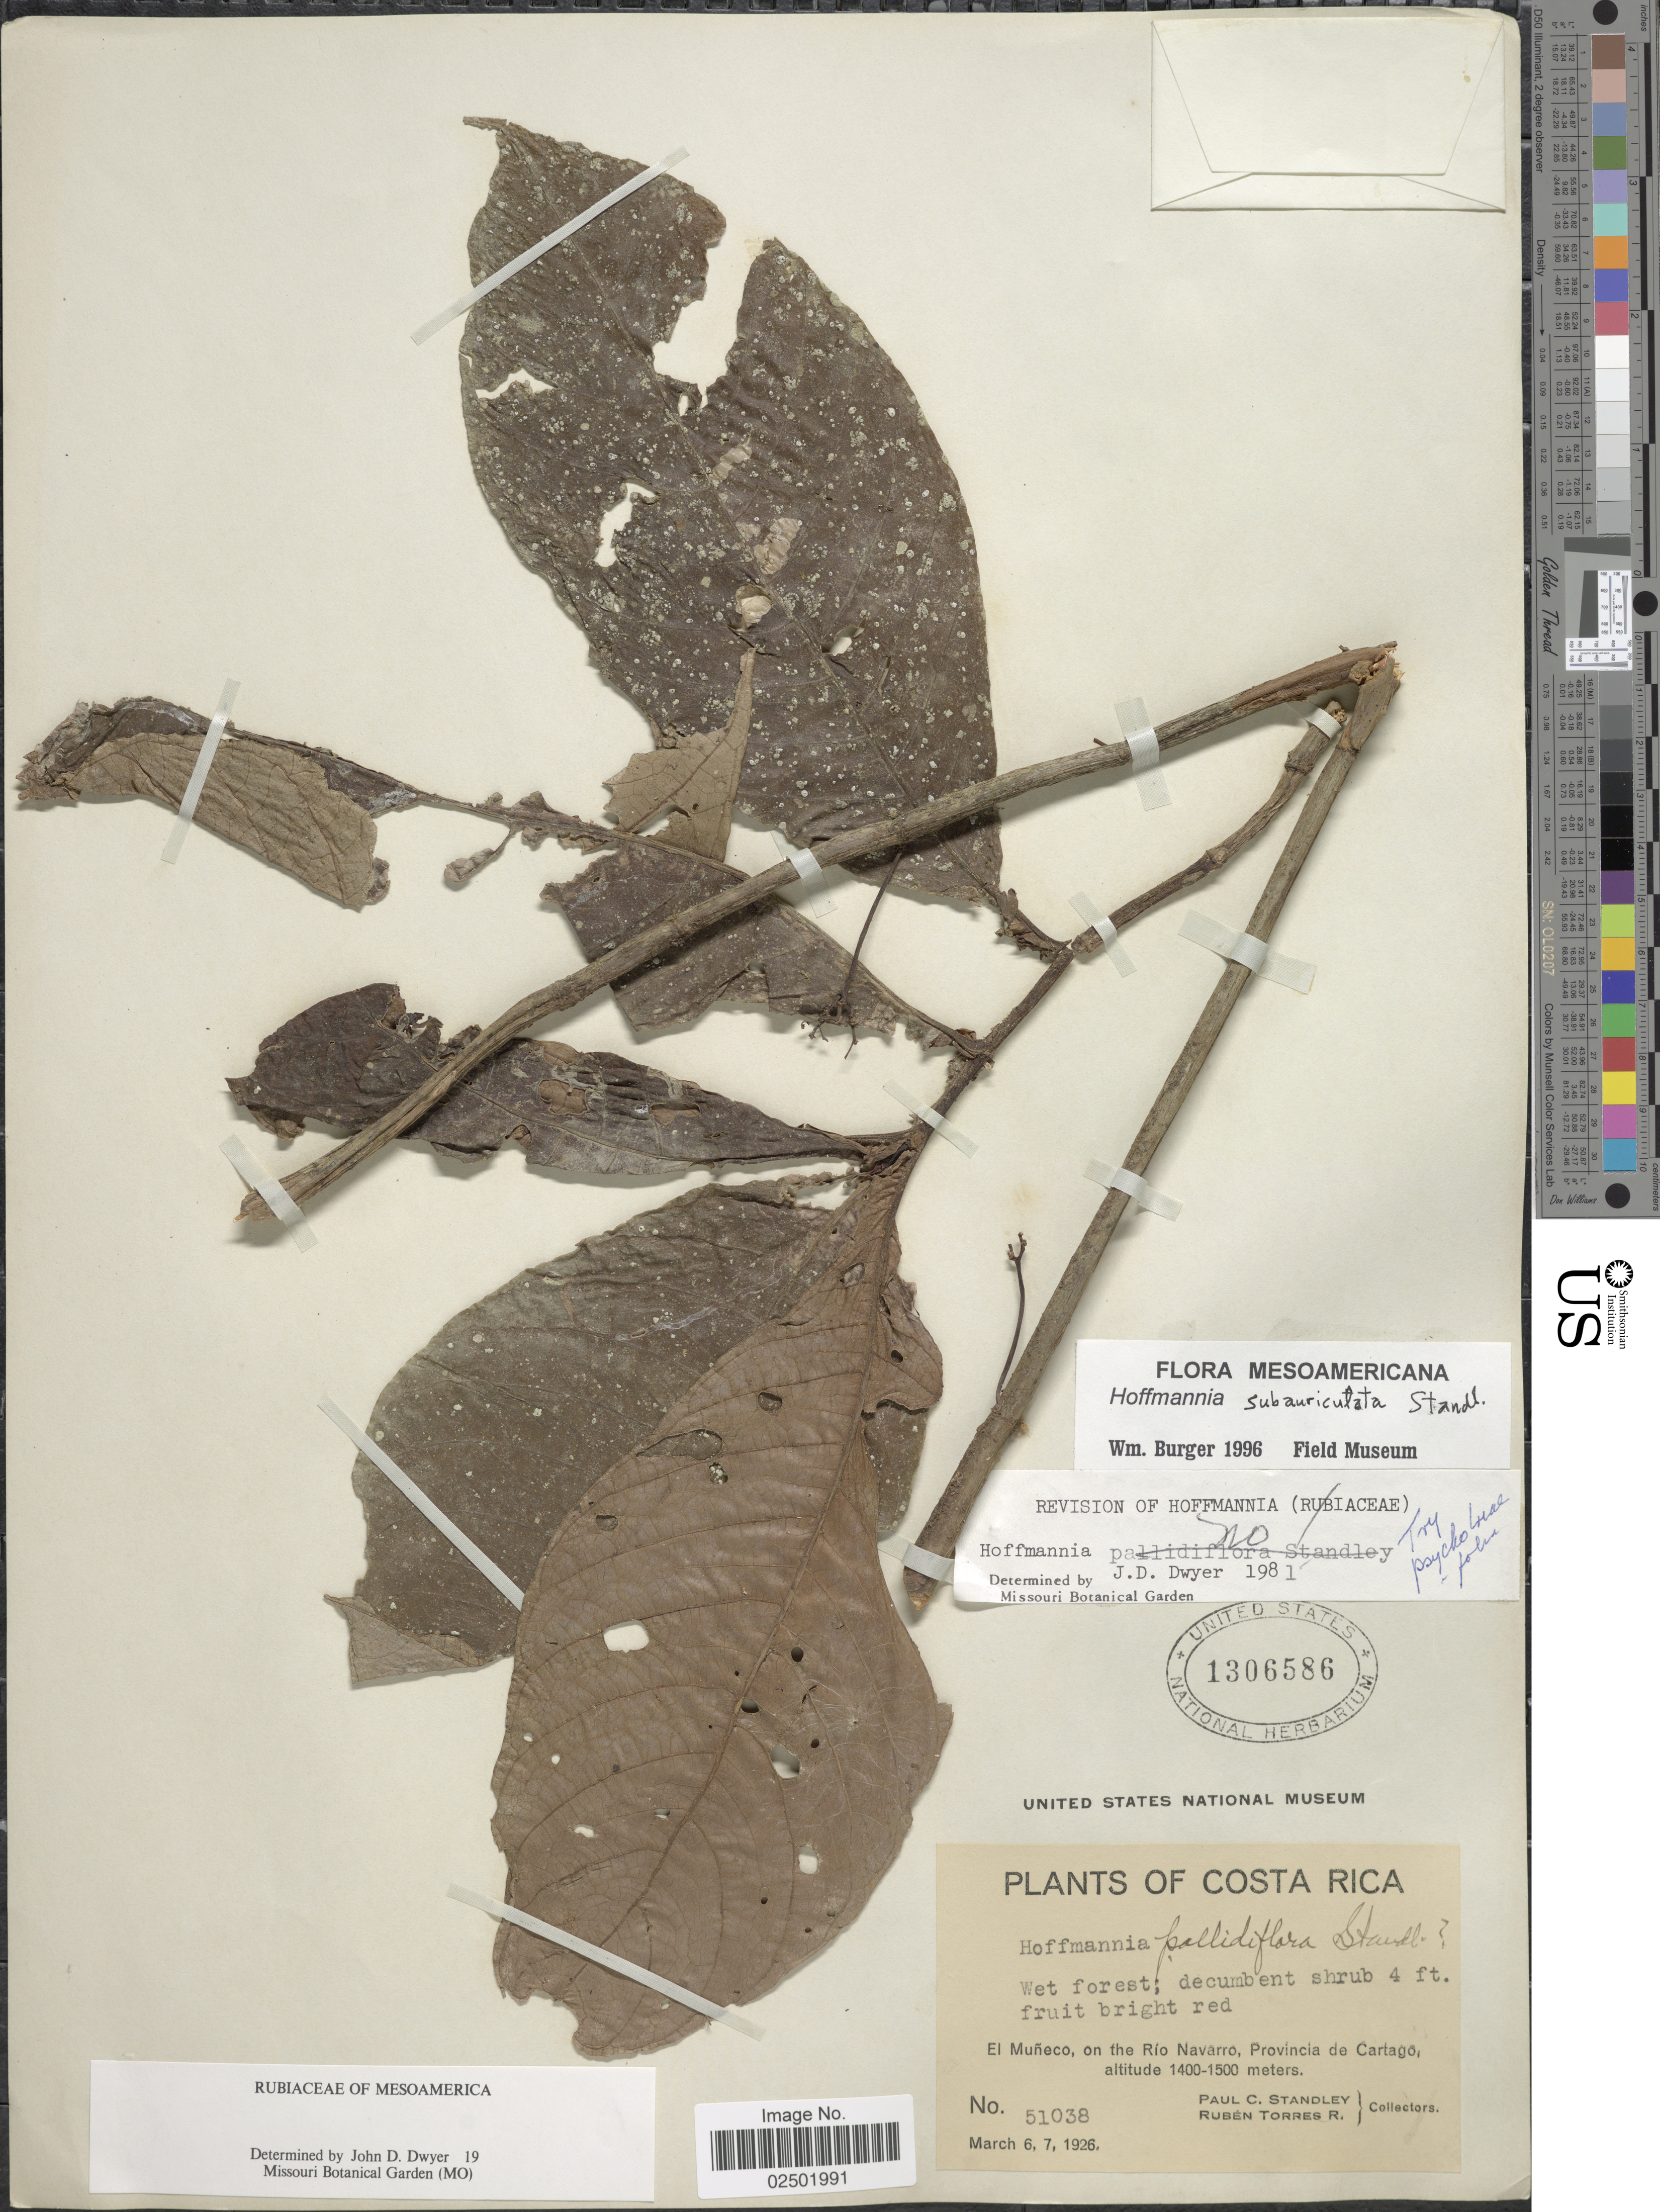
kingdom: Plantae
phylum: Tracheophyta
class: Magnoliopsida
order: Gentianales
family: Rubiaceae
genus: Hoffmannia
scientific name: Hoffmannia subauriculata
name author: Standl.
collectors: P. C. Standley & R. Torres Rojas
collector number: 51038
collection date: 1926-03-06/1926-03-07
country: Costa Rica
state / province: Cartago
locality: El Muneco, on the Rio Navarro,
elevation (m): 1400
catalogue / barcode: US 1306586